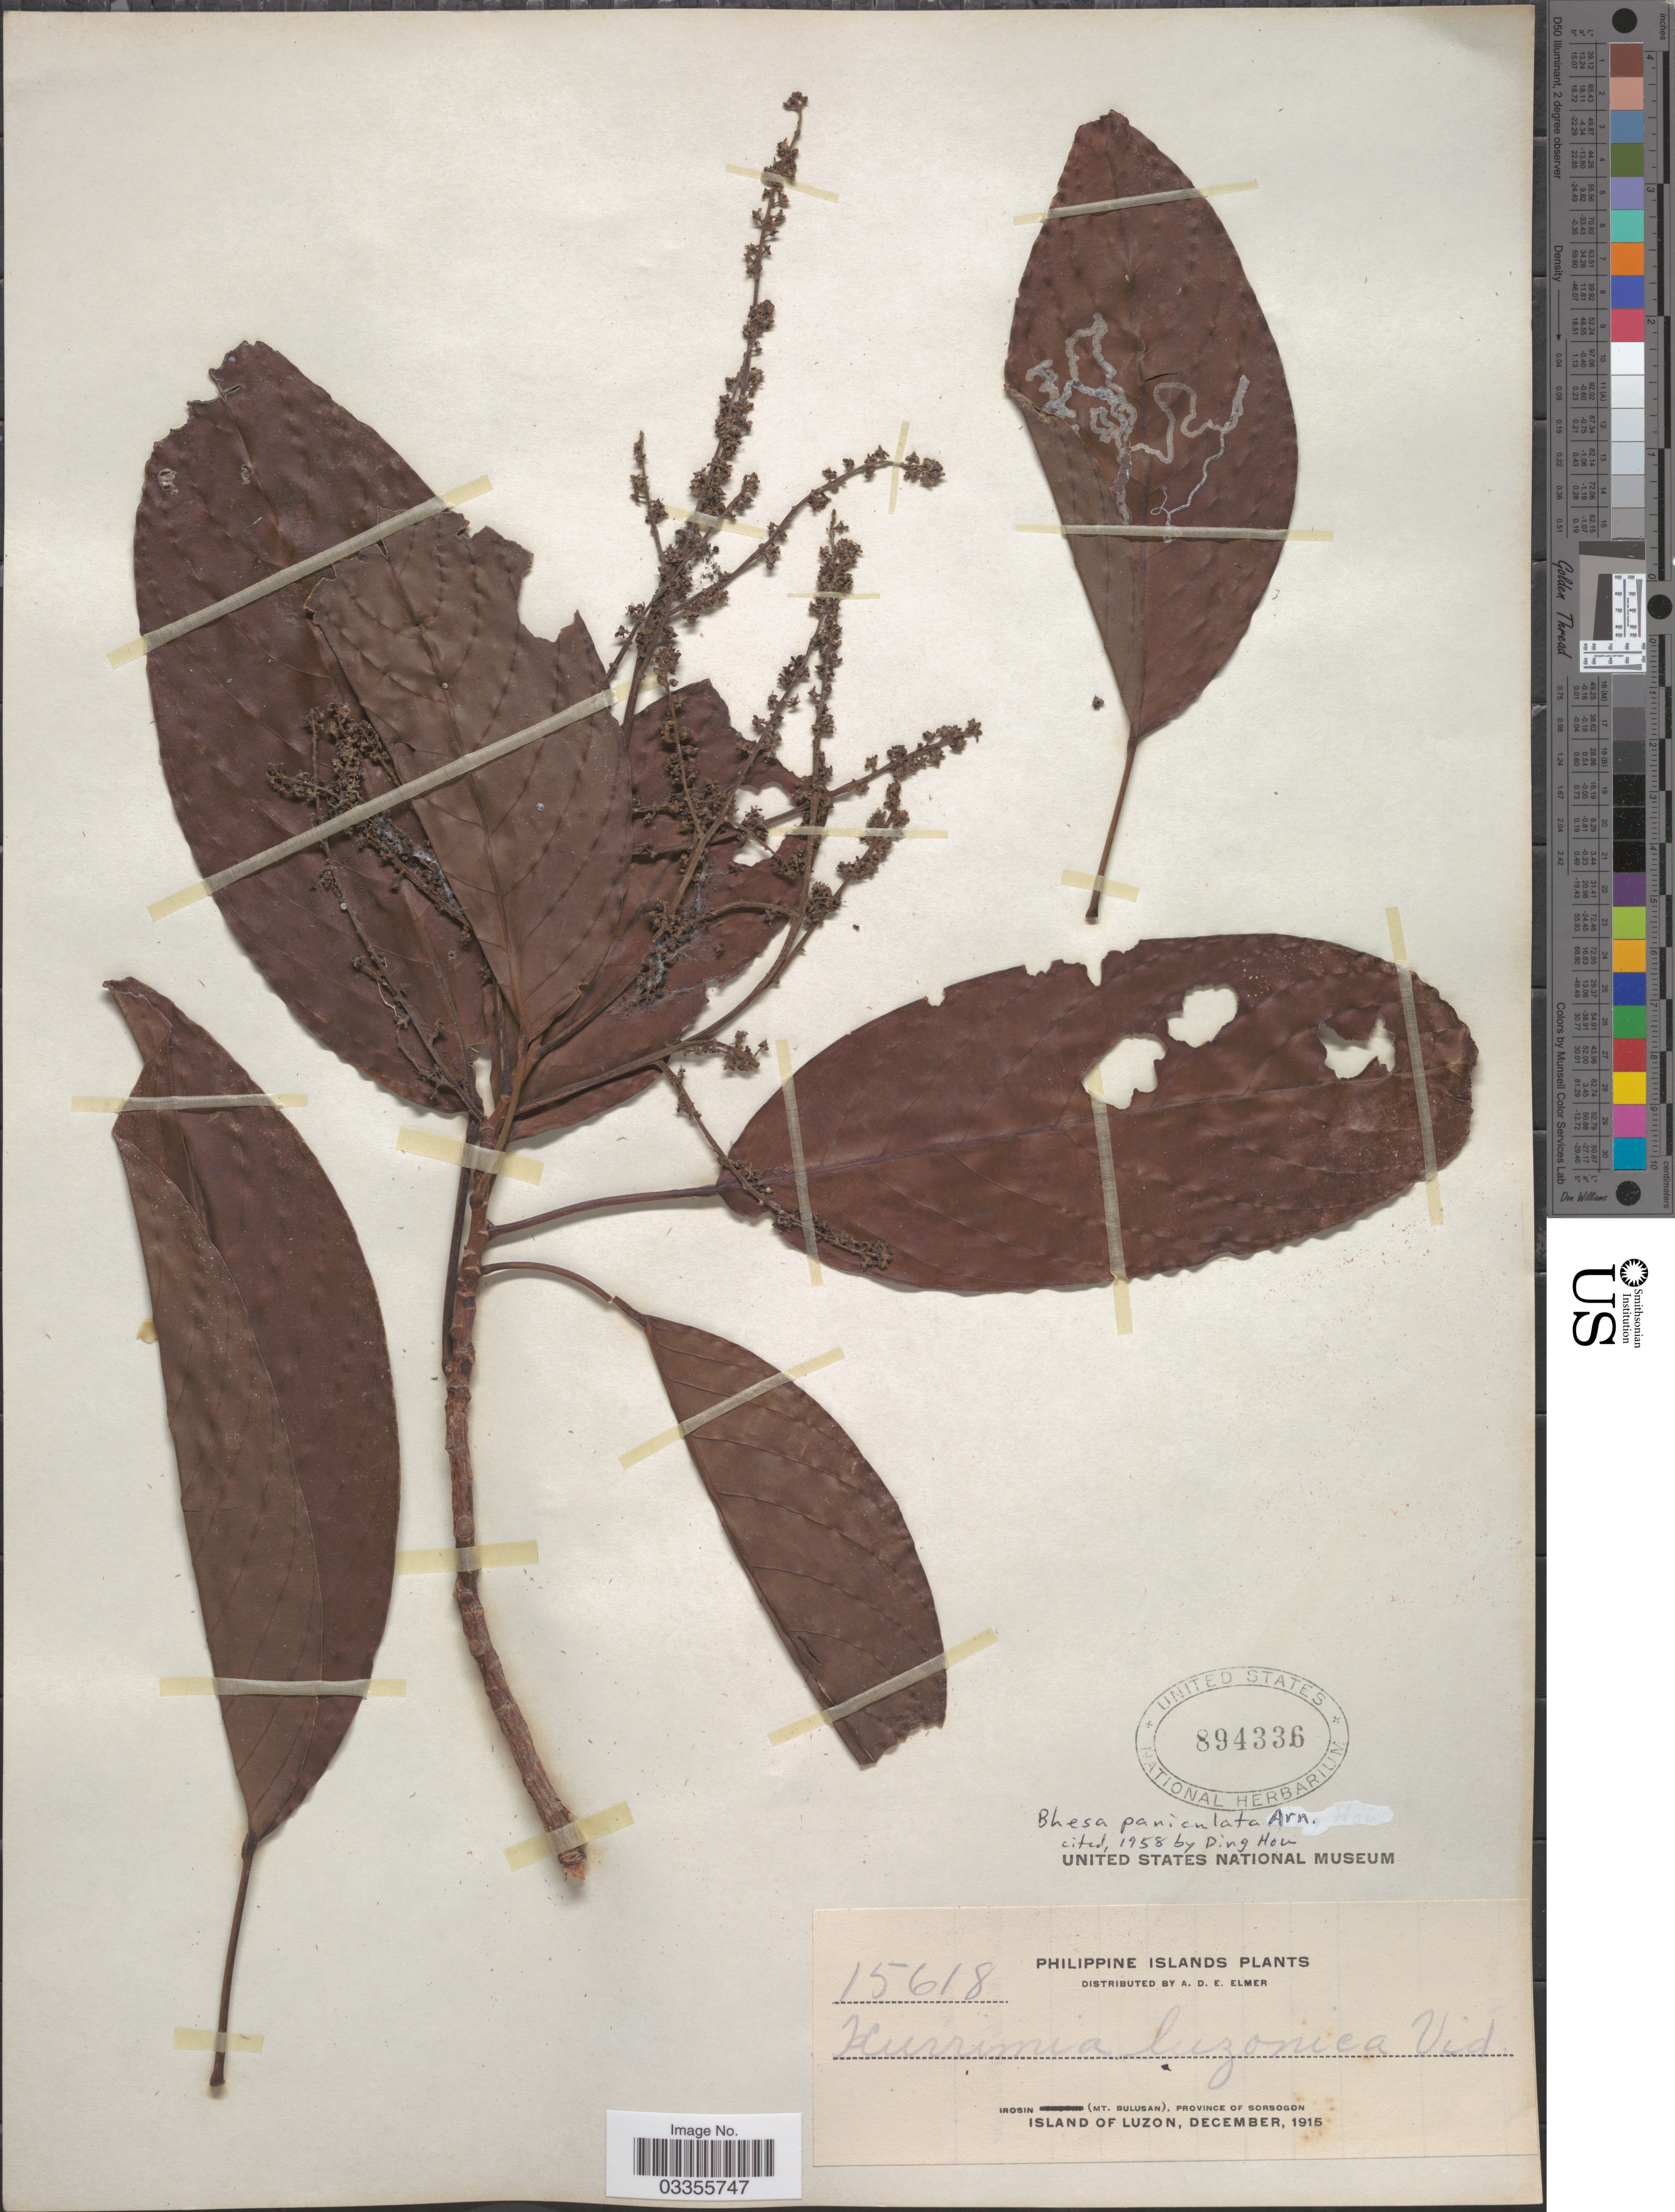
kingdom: Plantae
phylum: Tracheophyta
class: Magnoliopsida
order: Malpighiales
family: Centroplacaceae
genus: Bhesa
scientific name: Bhesa paniculata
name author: (Wall.) Arn.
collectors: A. D. E. Elmer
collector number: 15618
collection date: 1915-12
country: Philippines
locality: Irosin (Mt. Bulusan), Province of Sorsogon. Island of Luzon.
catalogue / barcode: US 894336